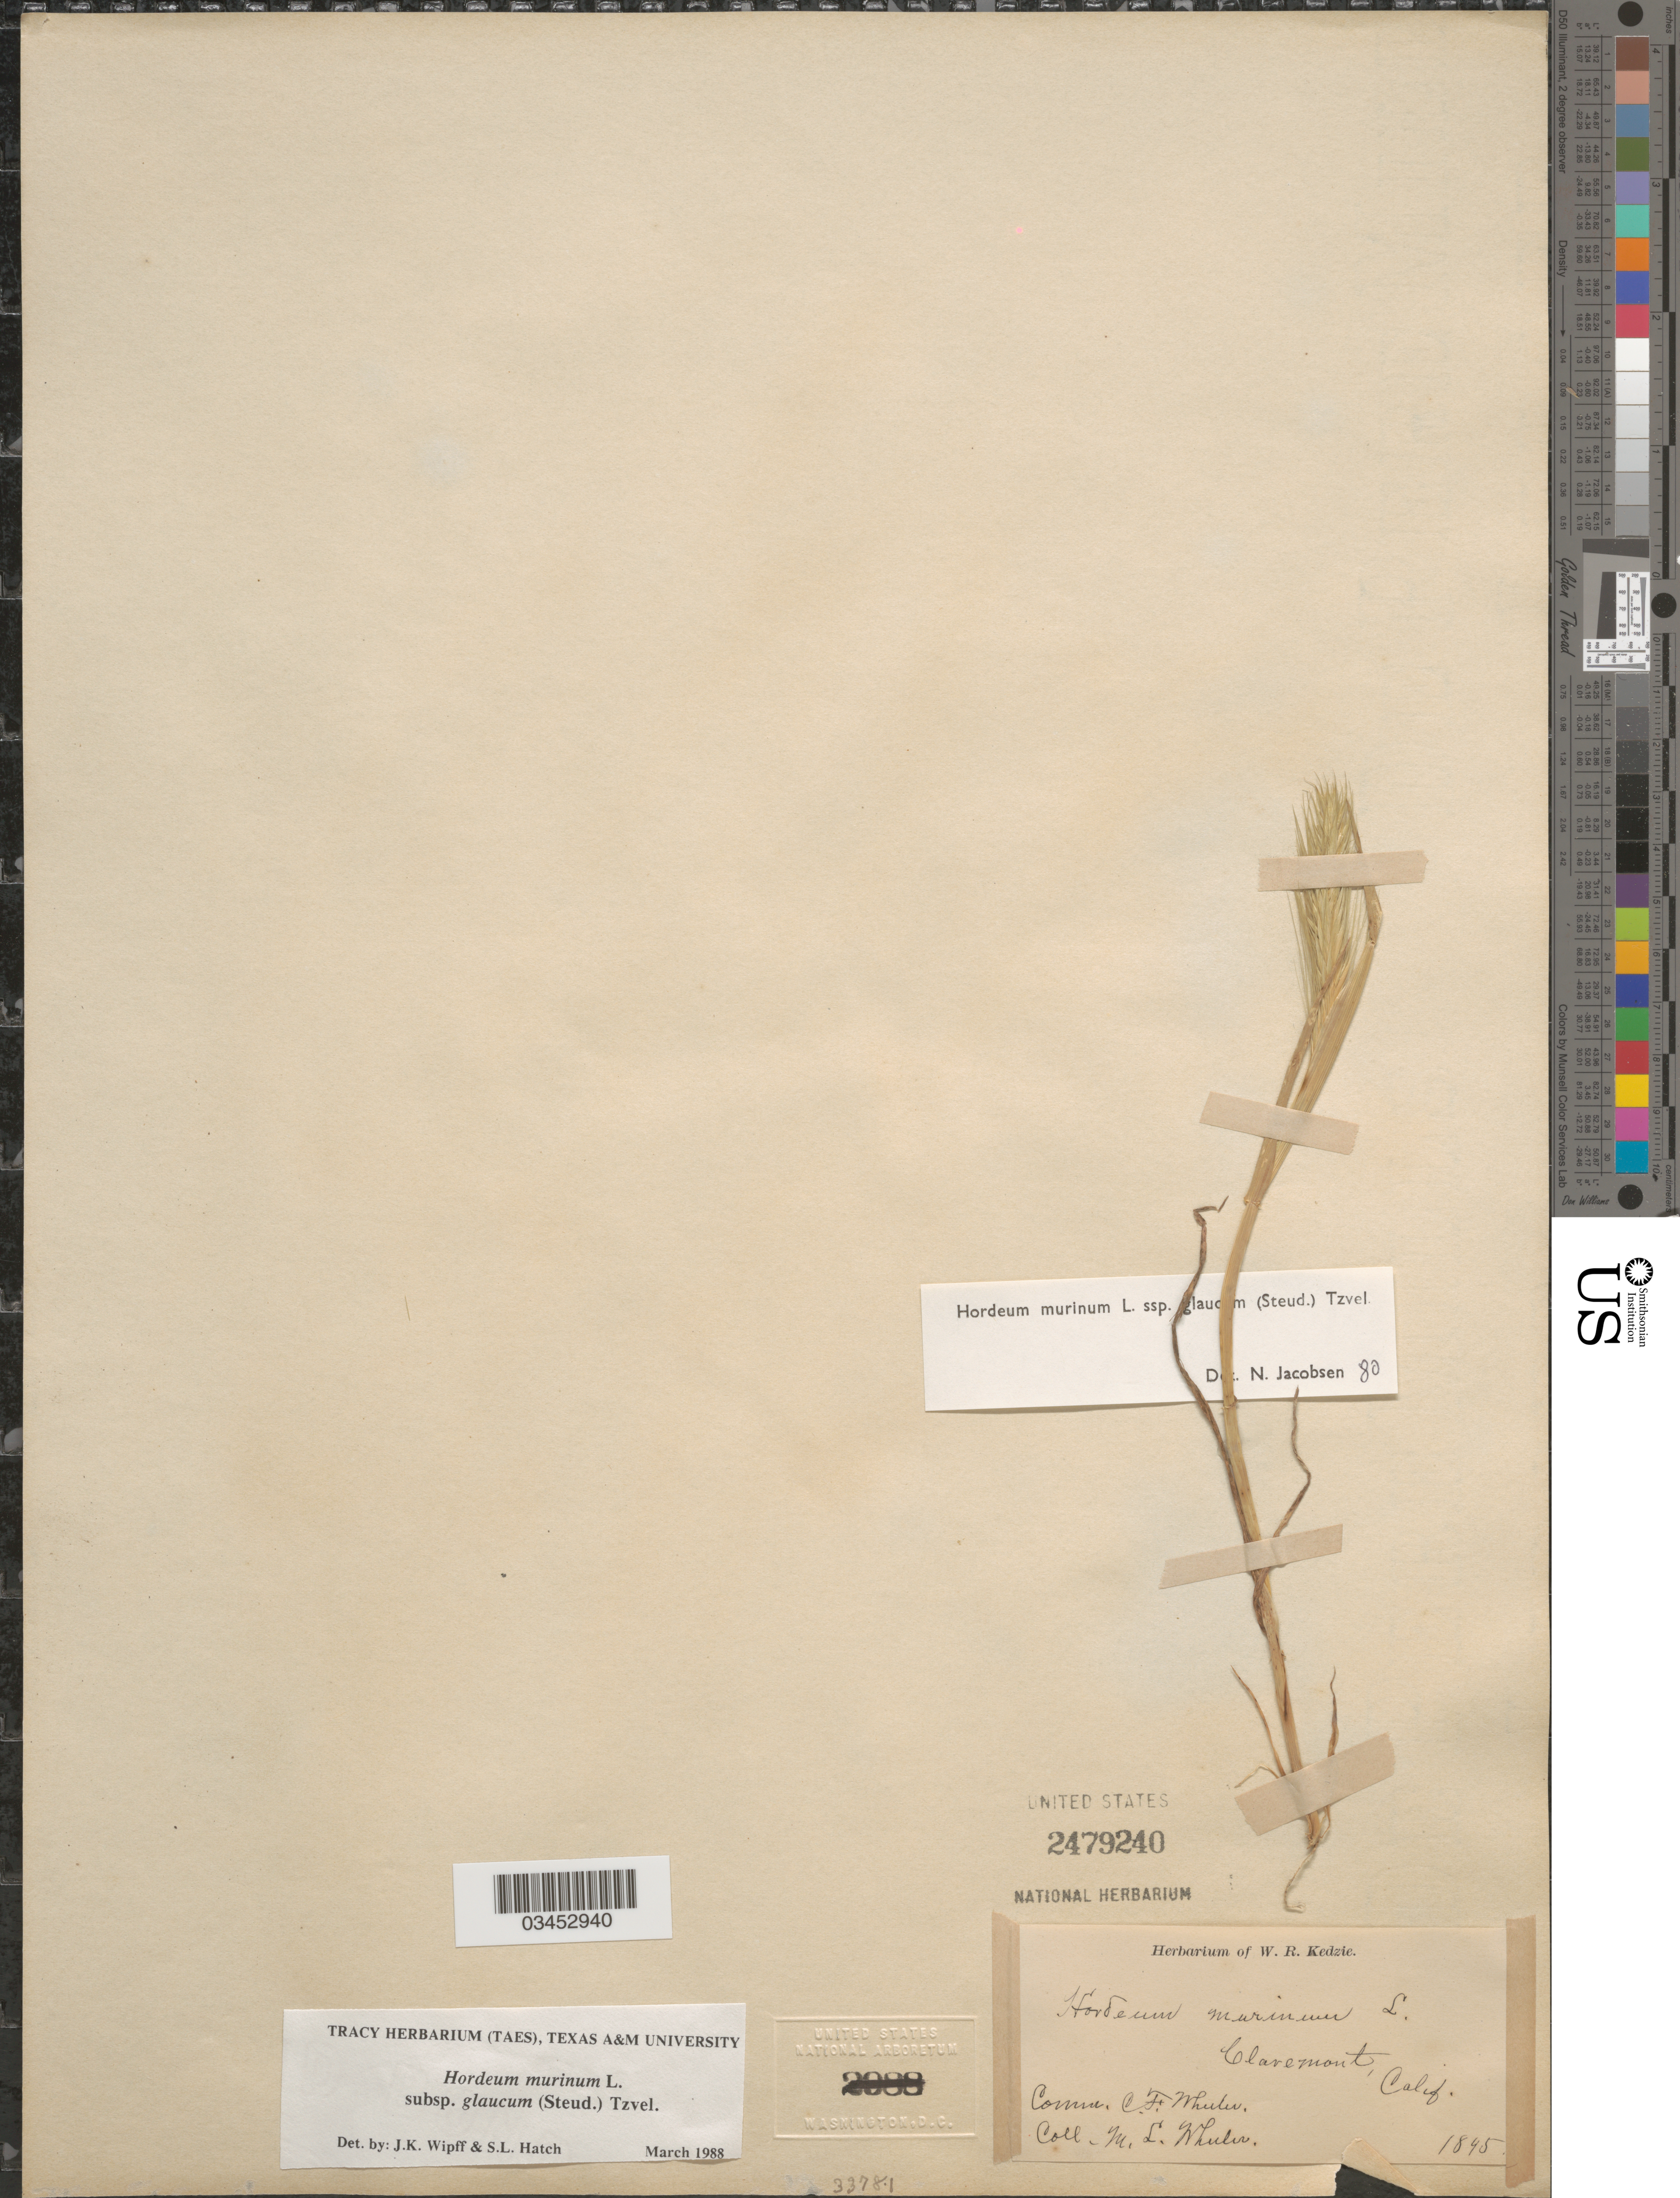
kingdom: Plantae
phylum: Tracheophyta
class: Liliopsida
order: Poales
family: Poaceae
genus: Hordeum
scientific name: Hordeum murinum subsp. glaucum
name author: (Steud.) Tzvelev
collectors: M. Wheeler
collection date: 1845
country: United States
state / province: California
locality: Claremont.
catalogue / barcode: US 2479240